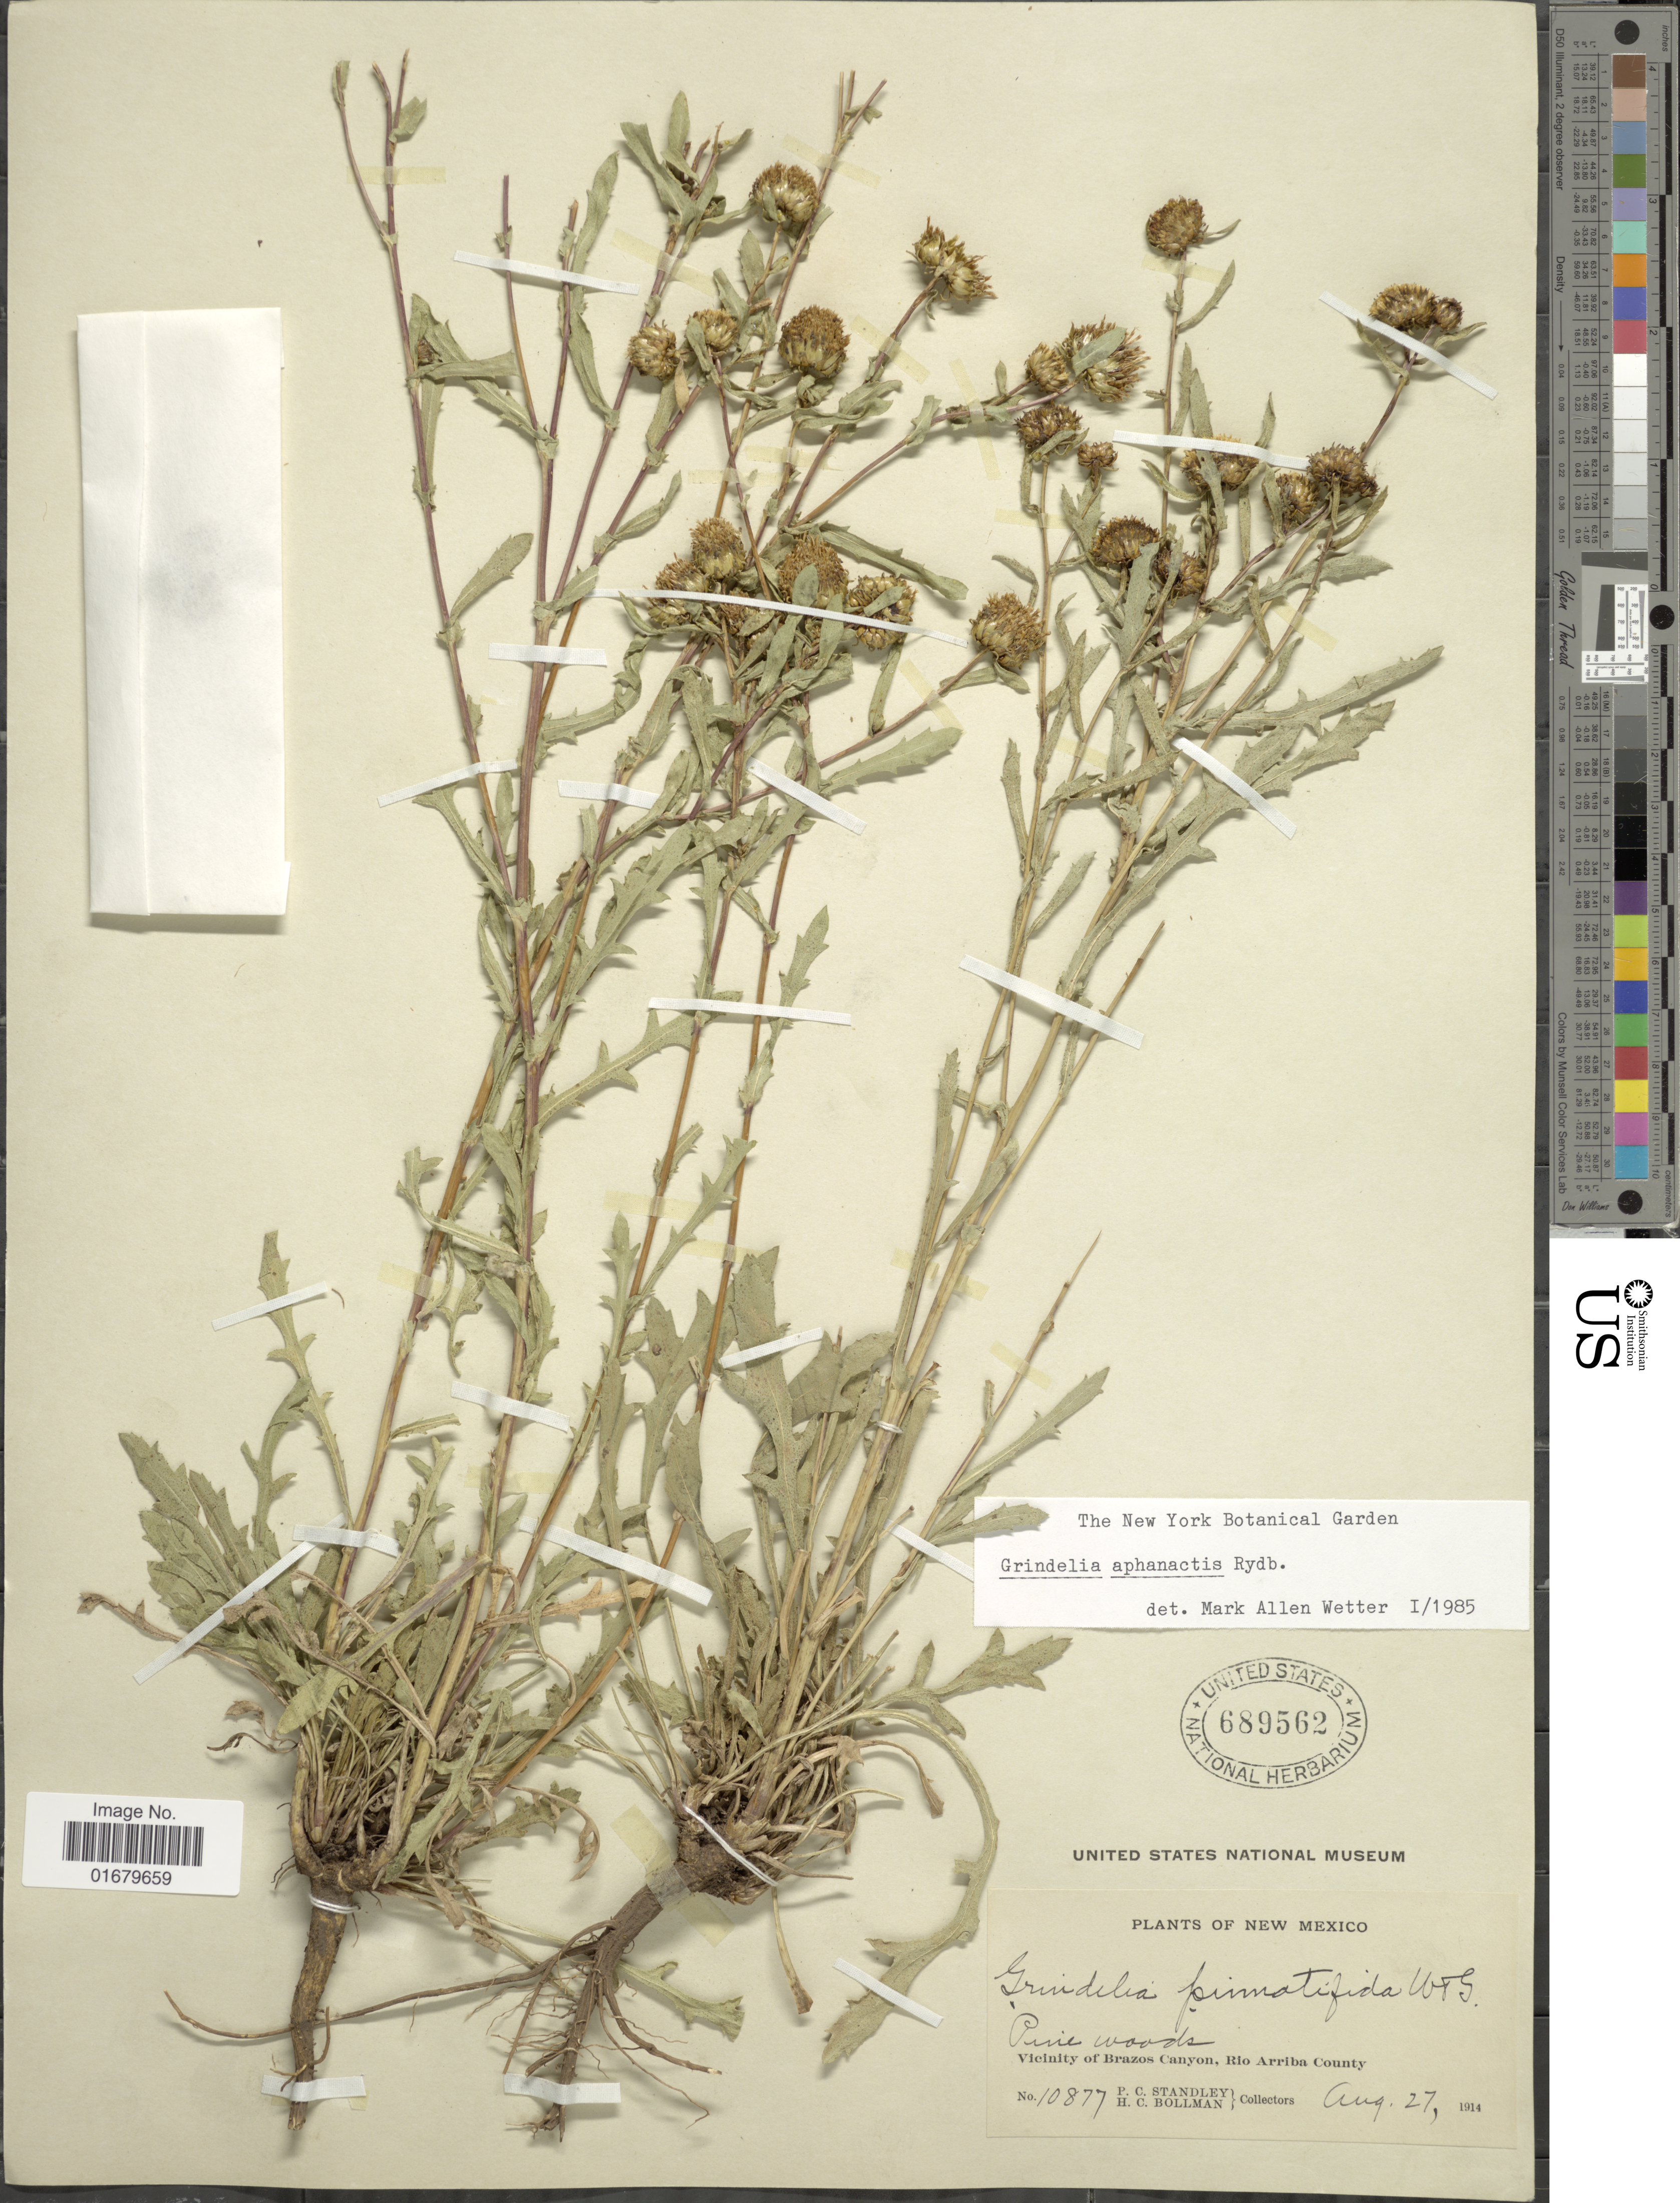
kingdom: Plantae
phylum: Tracheophyta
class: Magnoliopsida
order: Asterales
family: Asteraceae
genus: Grindelia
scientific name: Grindelia aphanactis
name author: Rydb.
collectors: P. C. Standley & H. C. Bollman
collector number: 10877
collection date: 1914-08-27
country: United States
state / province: New Mexico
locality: Vicinity of Brazos Canyon, Rio Arriba County.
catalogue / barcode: US 689562